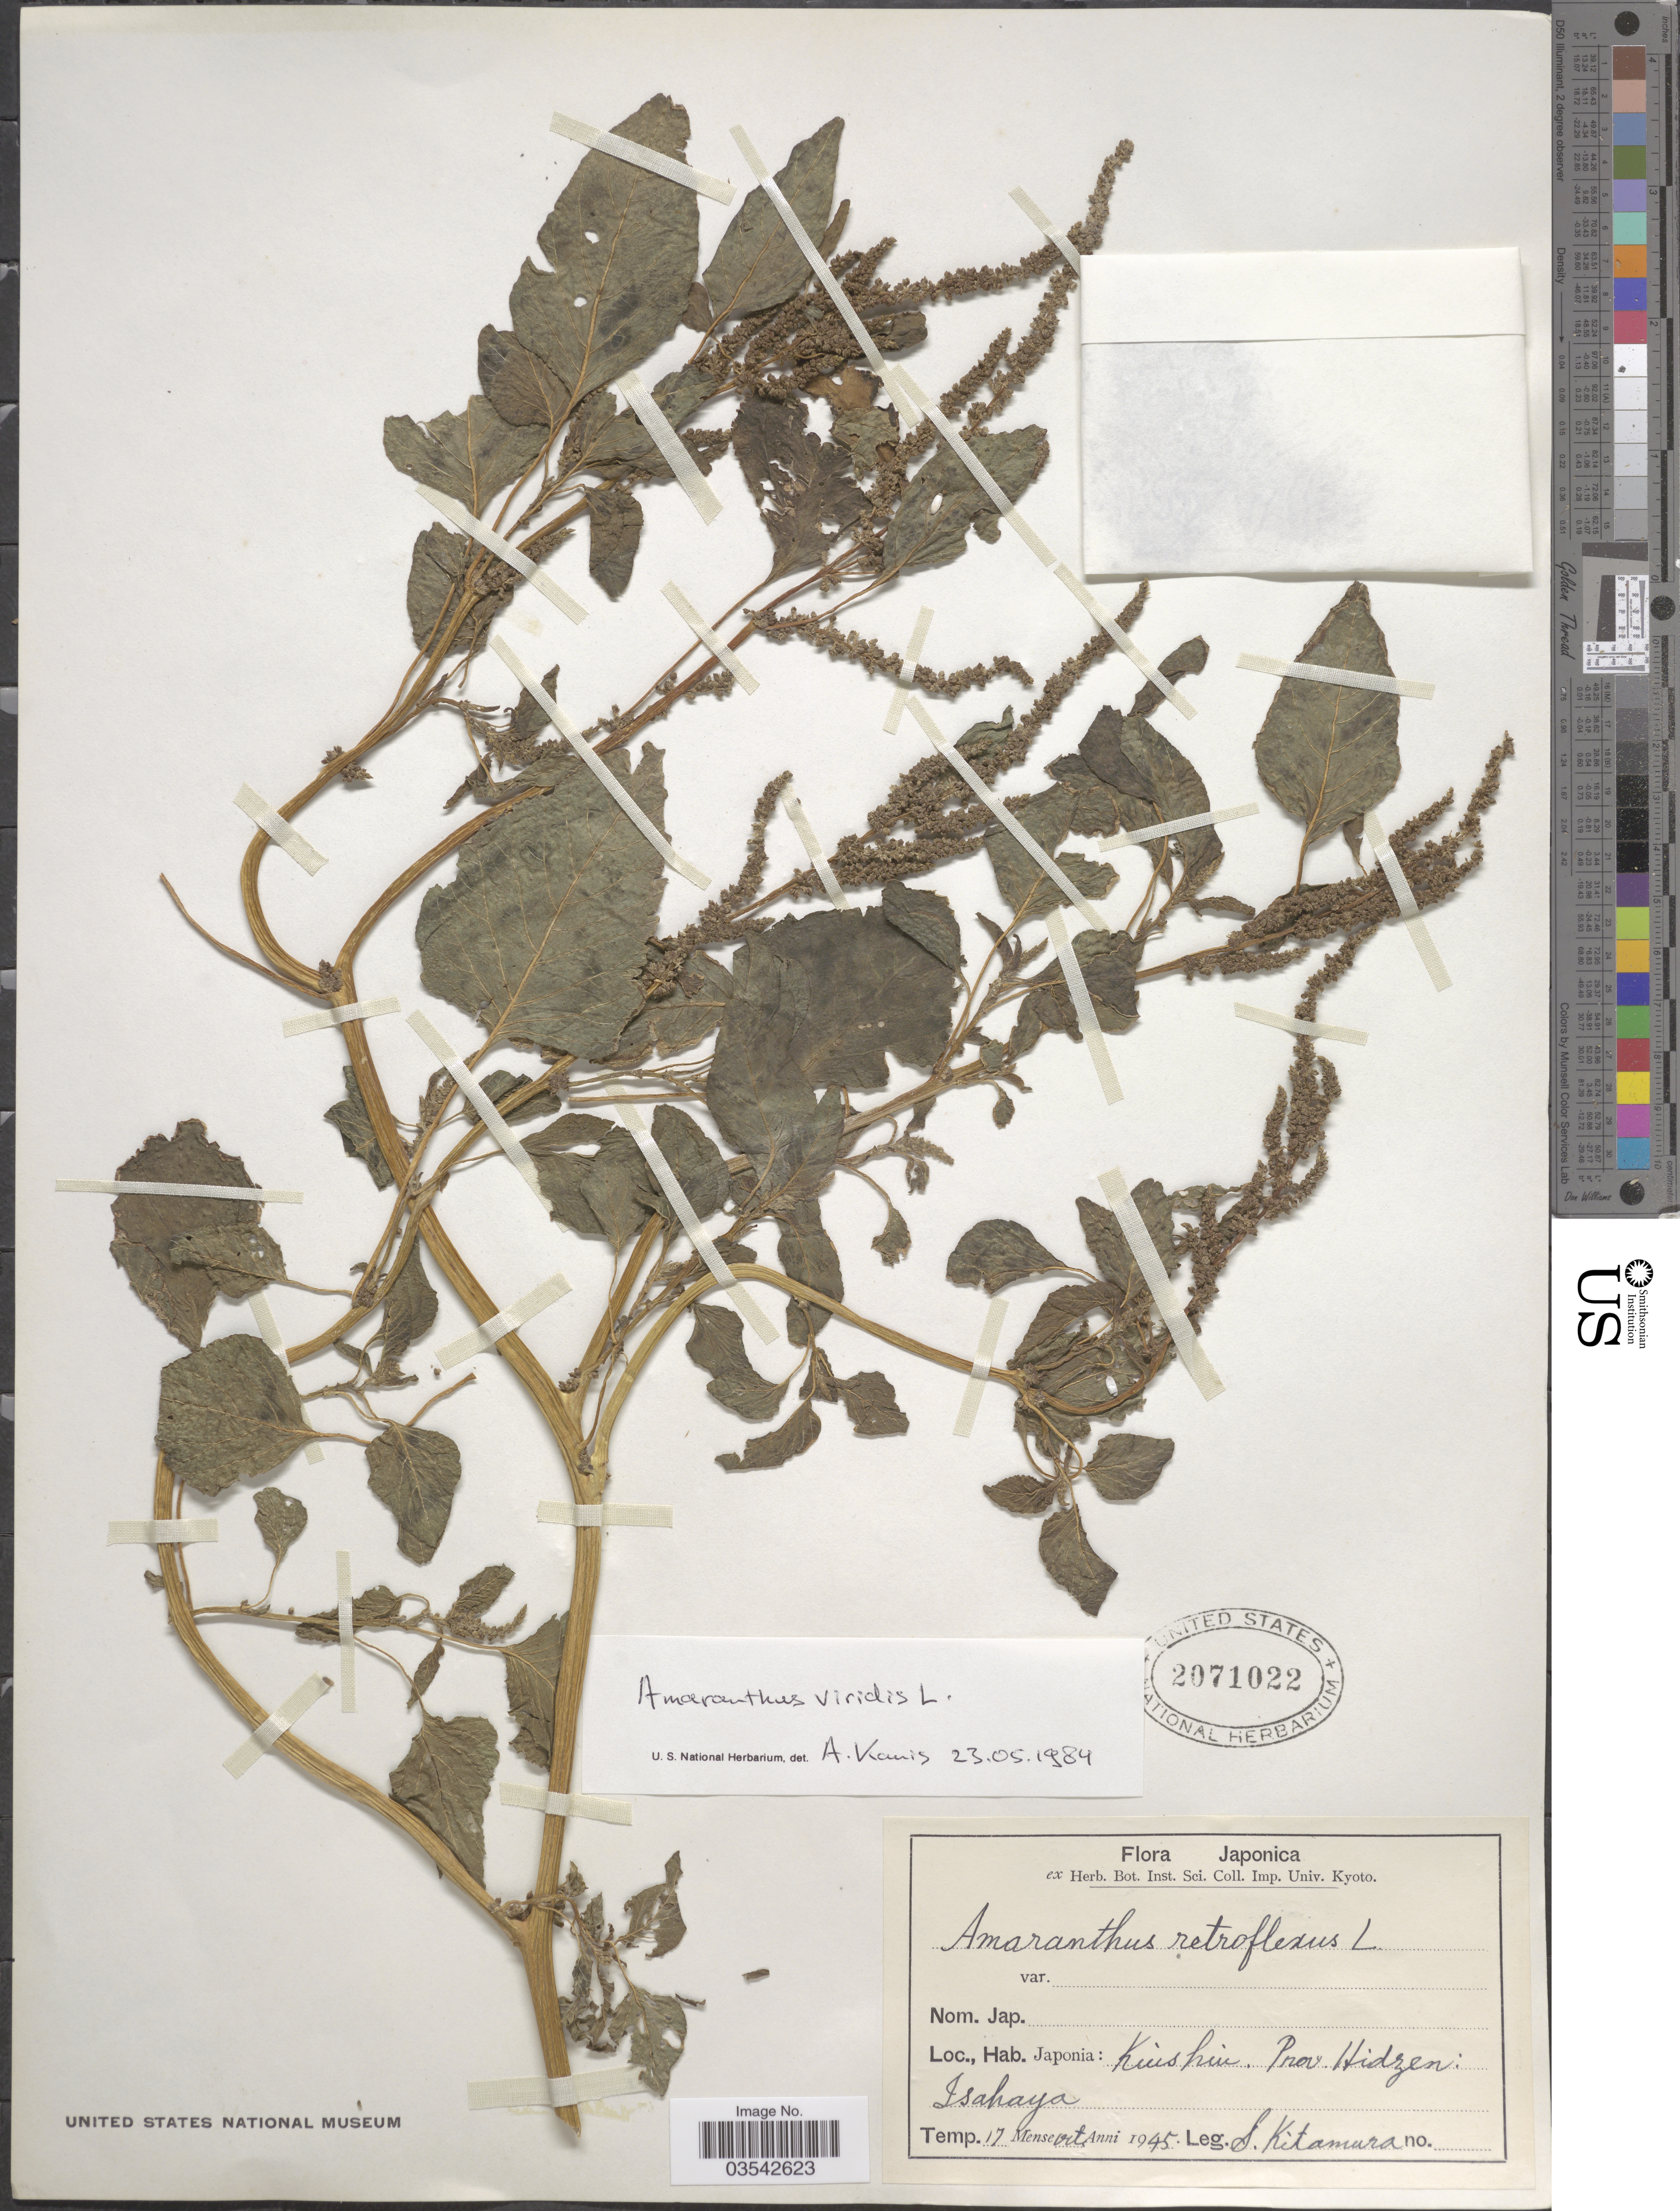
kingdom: Plantae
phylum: Tracheophyta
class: Magnoliopsida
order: Caryophyllales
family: Amaranthaceae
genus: Amaranthus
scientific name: Amaranthus viridis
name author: L.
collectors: S. Kitamura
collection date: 1945-10-17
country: Japan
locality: Kiushiu. Prov. Hidzen. Isahaya.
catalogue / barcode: US 2071022